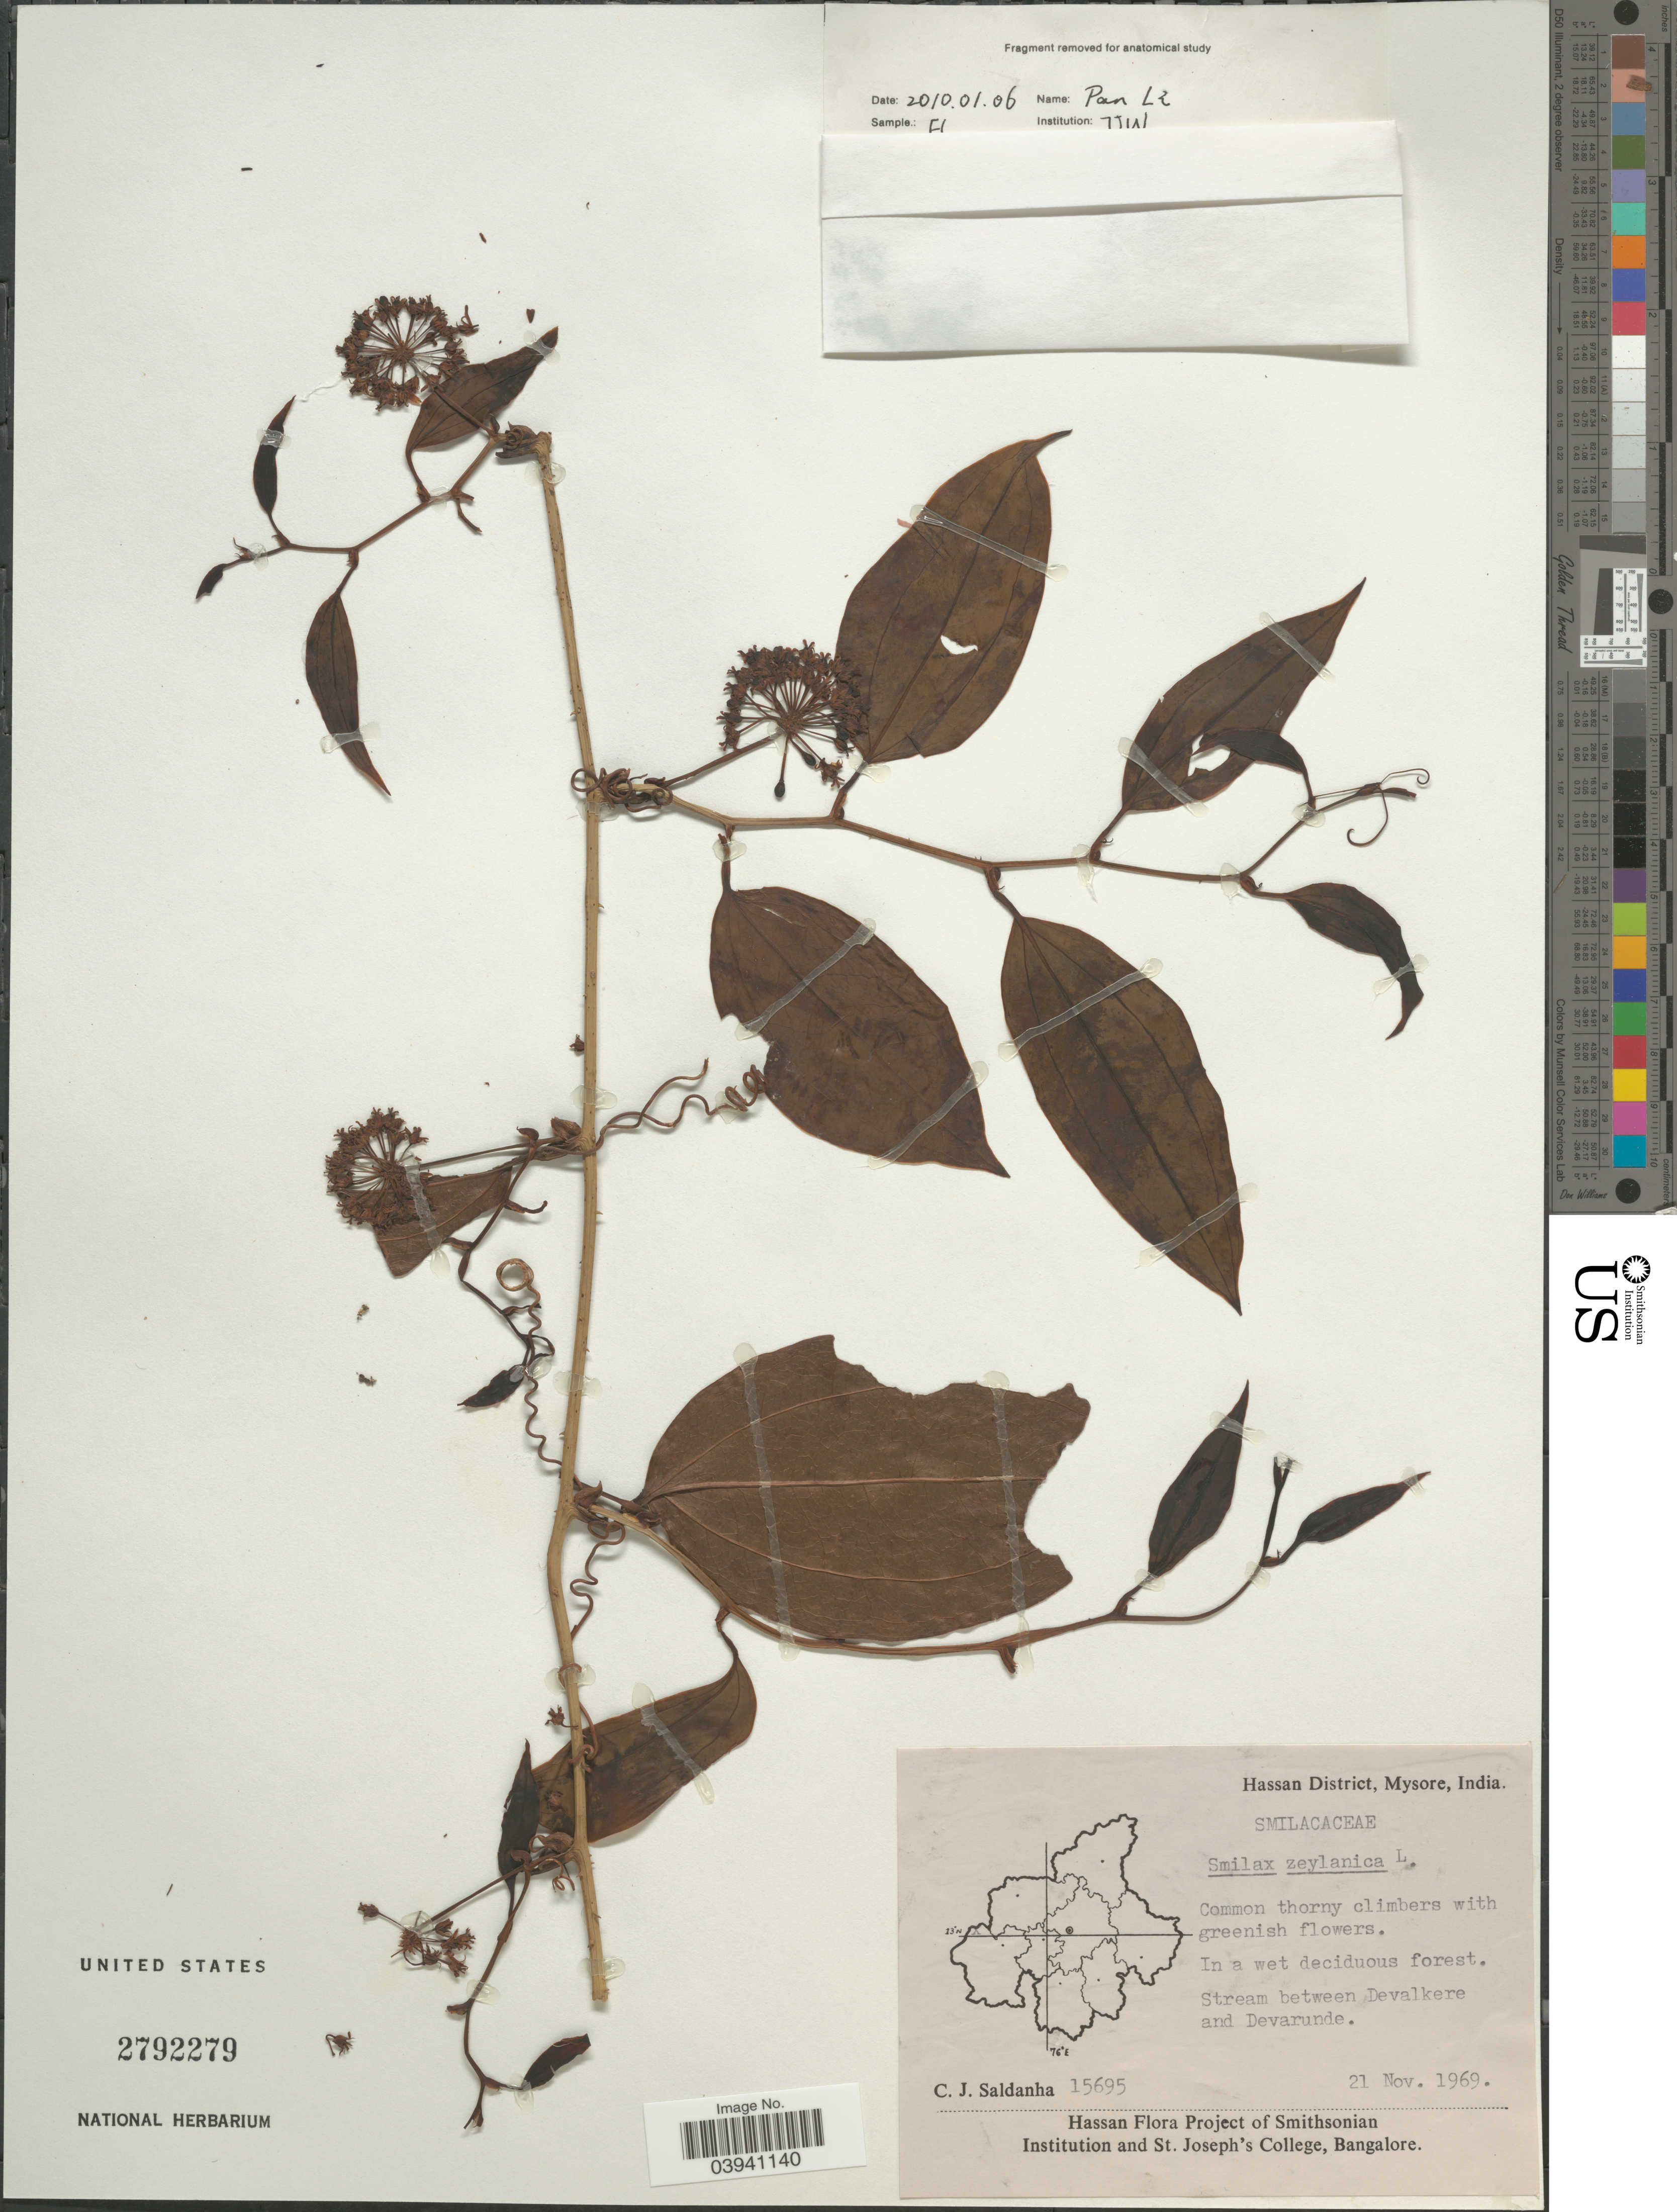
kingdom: Plantae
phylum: Tracheophyta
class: Liliopsida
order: Liliales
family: Smilacaceae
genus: Smilax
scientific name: Smilax zeylanica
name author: L.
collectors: C. J. Saldanha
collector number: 15695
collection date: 1969-11-21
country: India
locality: Hassan District, Mysore. Stream between Devalkere and Devarunde.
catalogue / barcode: US 2792279